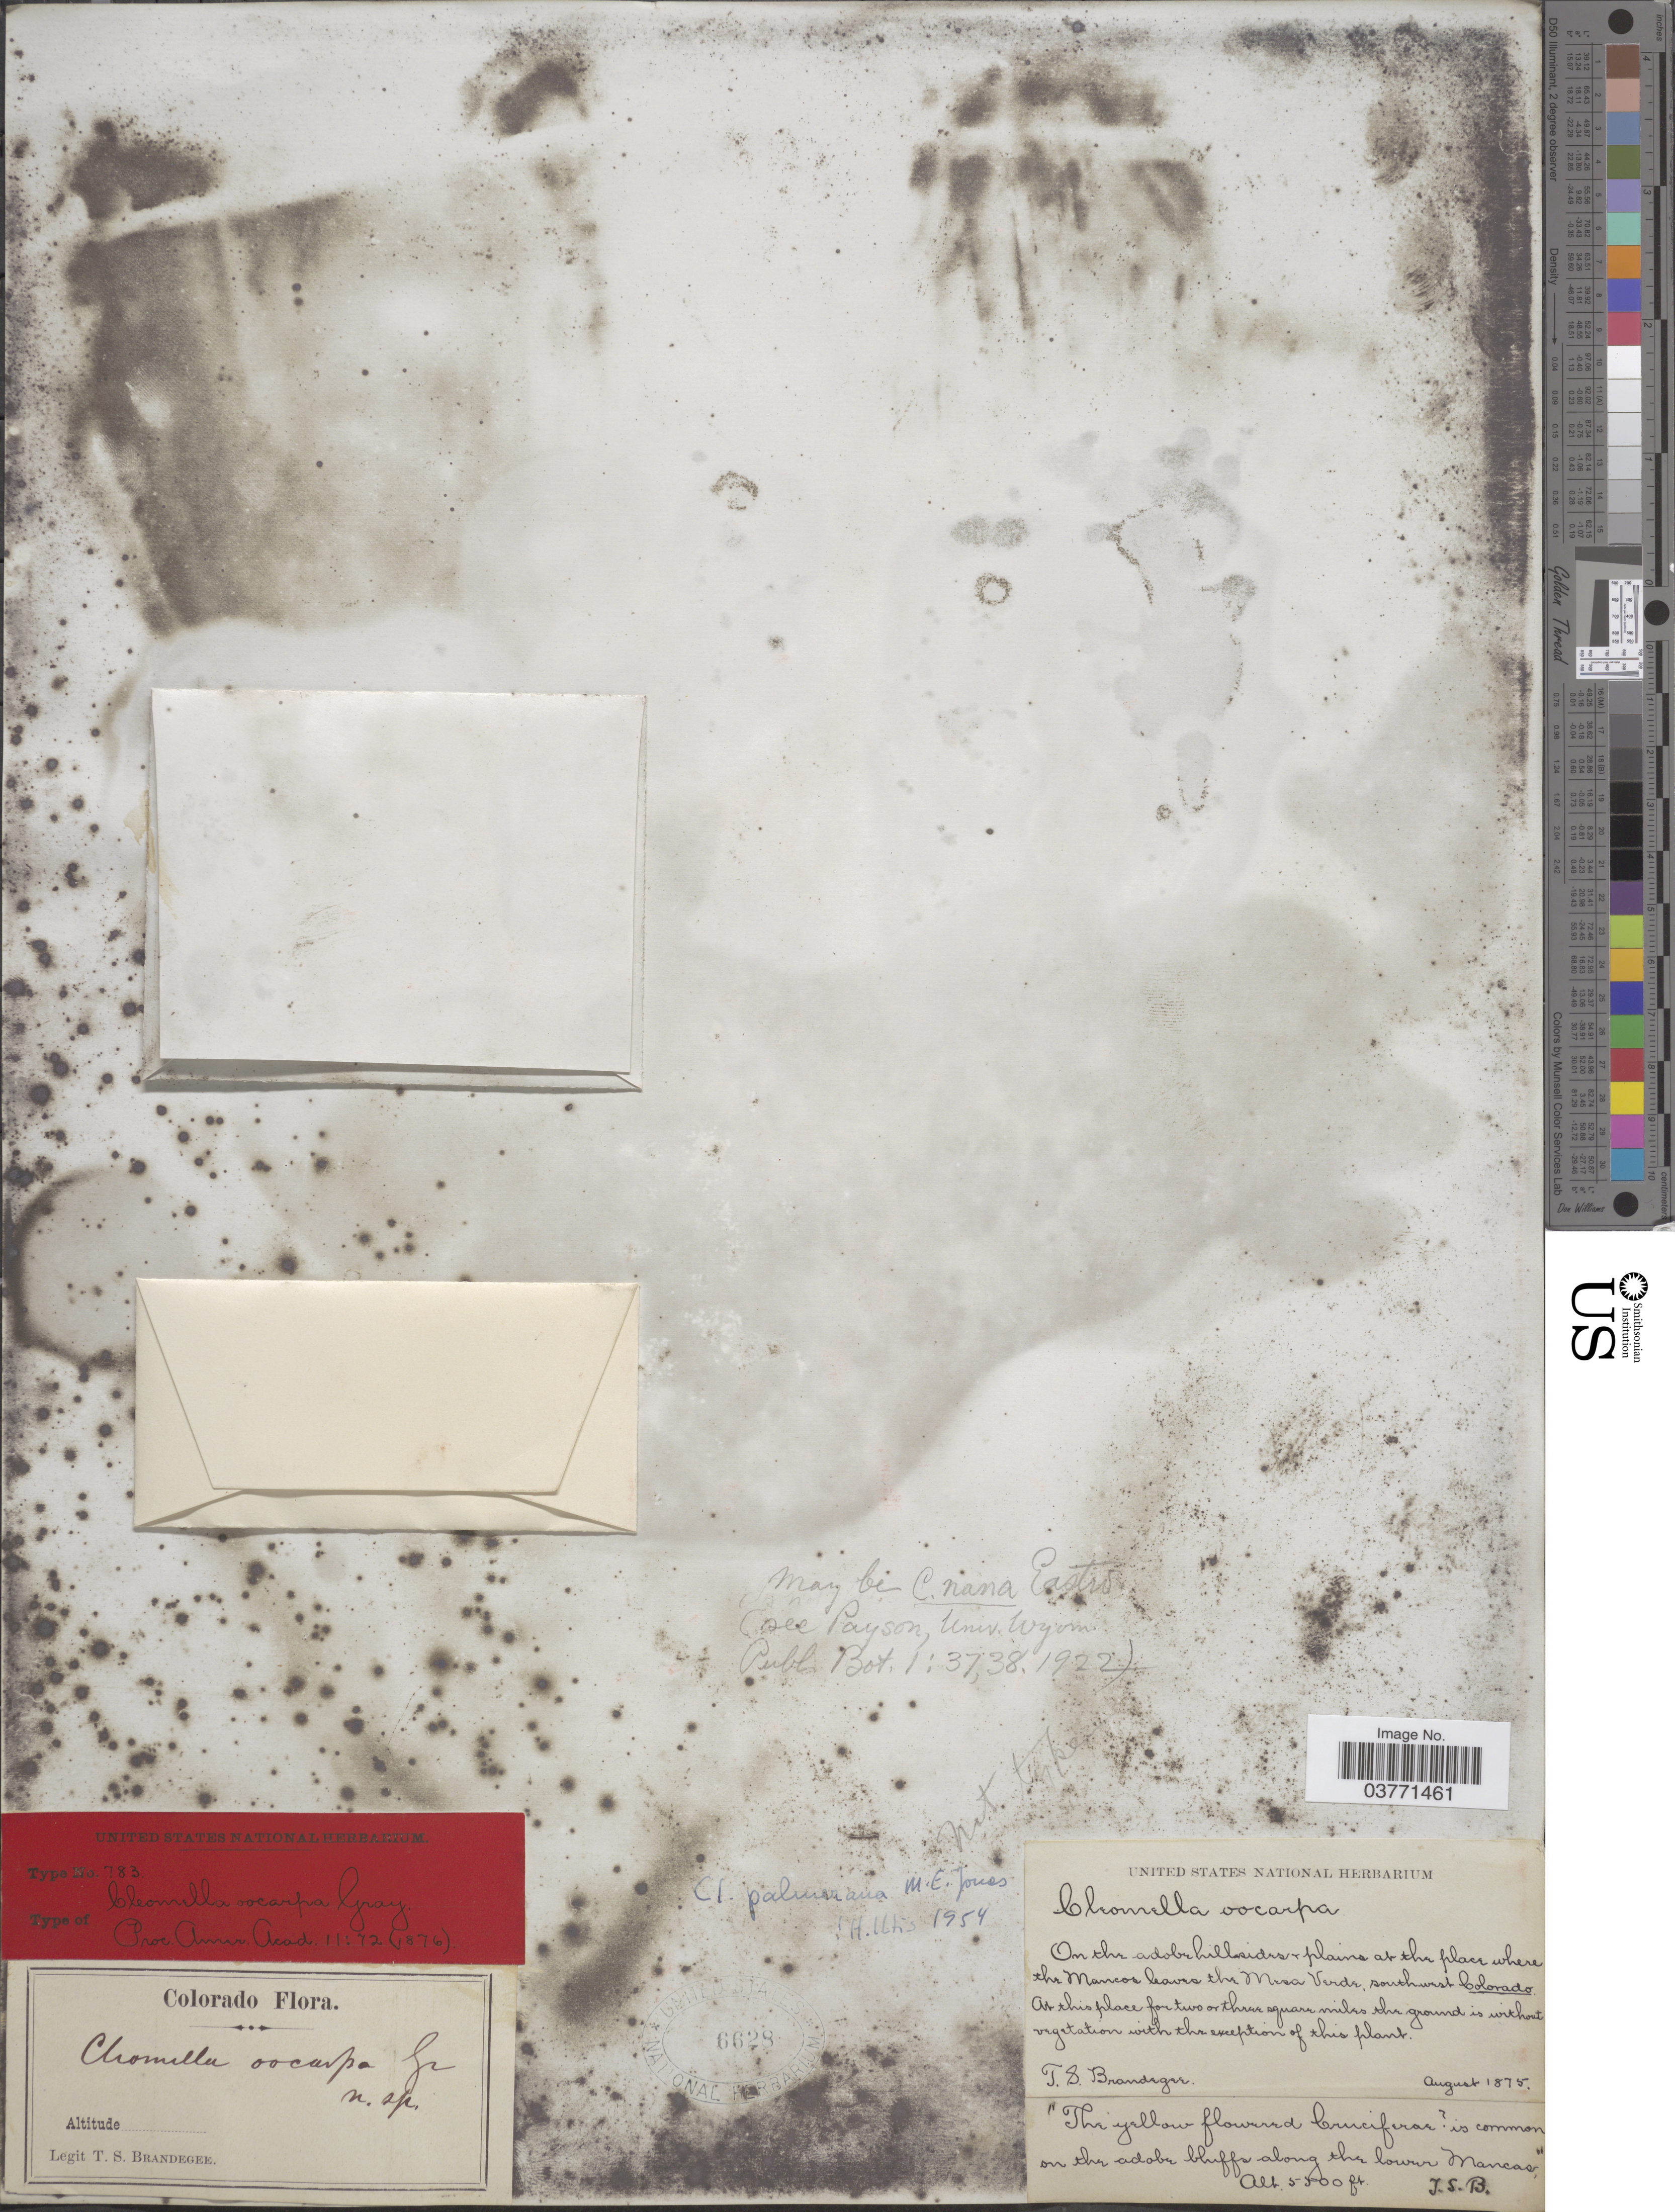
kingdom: Plantae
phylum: Tracheophyta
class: Magnoliopsida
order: Brassicales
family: Cleomaceae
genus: Cleomella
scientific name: Cleomella palmerana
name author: M.E. Jones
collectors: T. S. Brandegee (herbarium)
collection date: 1875-08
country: United States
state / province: Colorado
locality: On the abobe hillside plains at the place where the Mancos leaves the Mesa Verde, southwest Colorado. Bluffs along the lower Mancas.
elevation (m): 1676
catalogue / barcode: US 6628